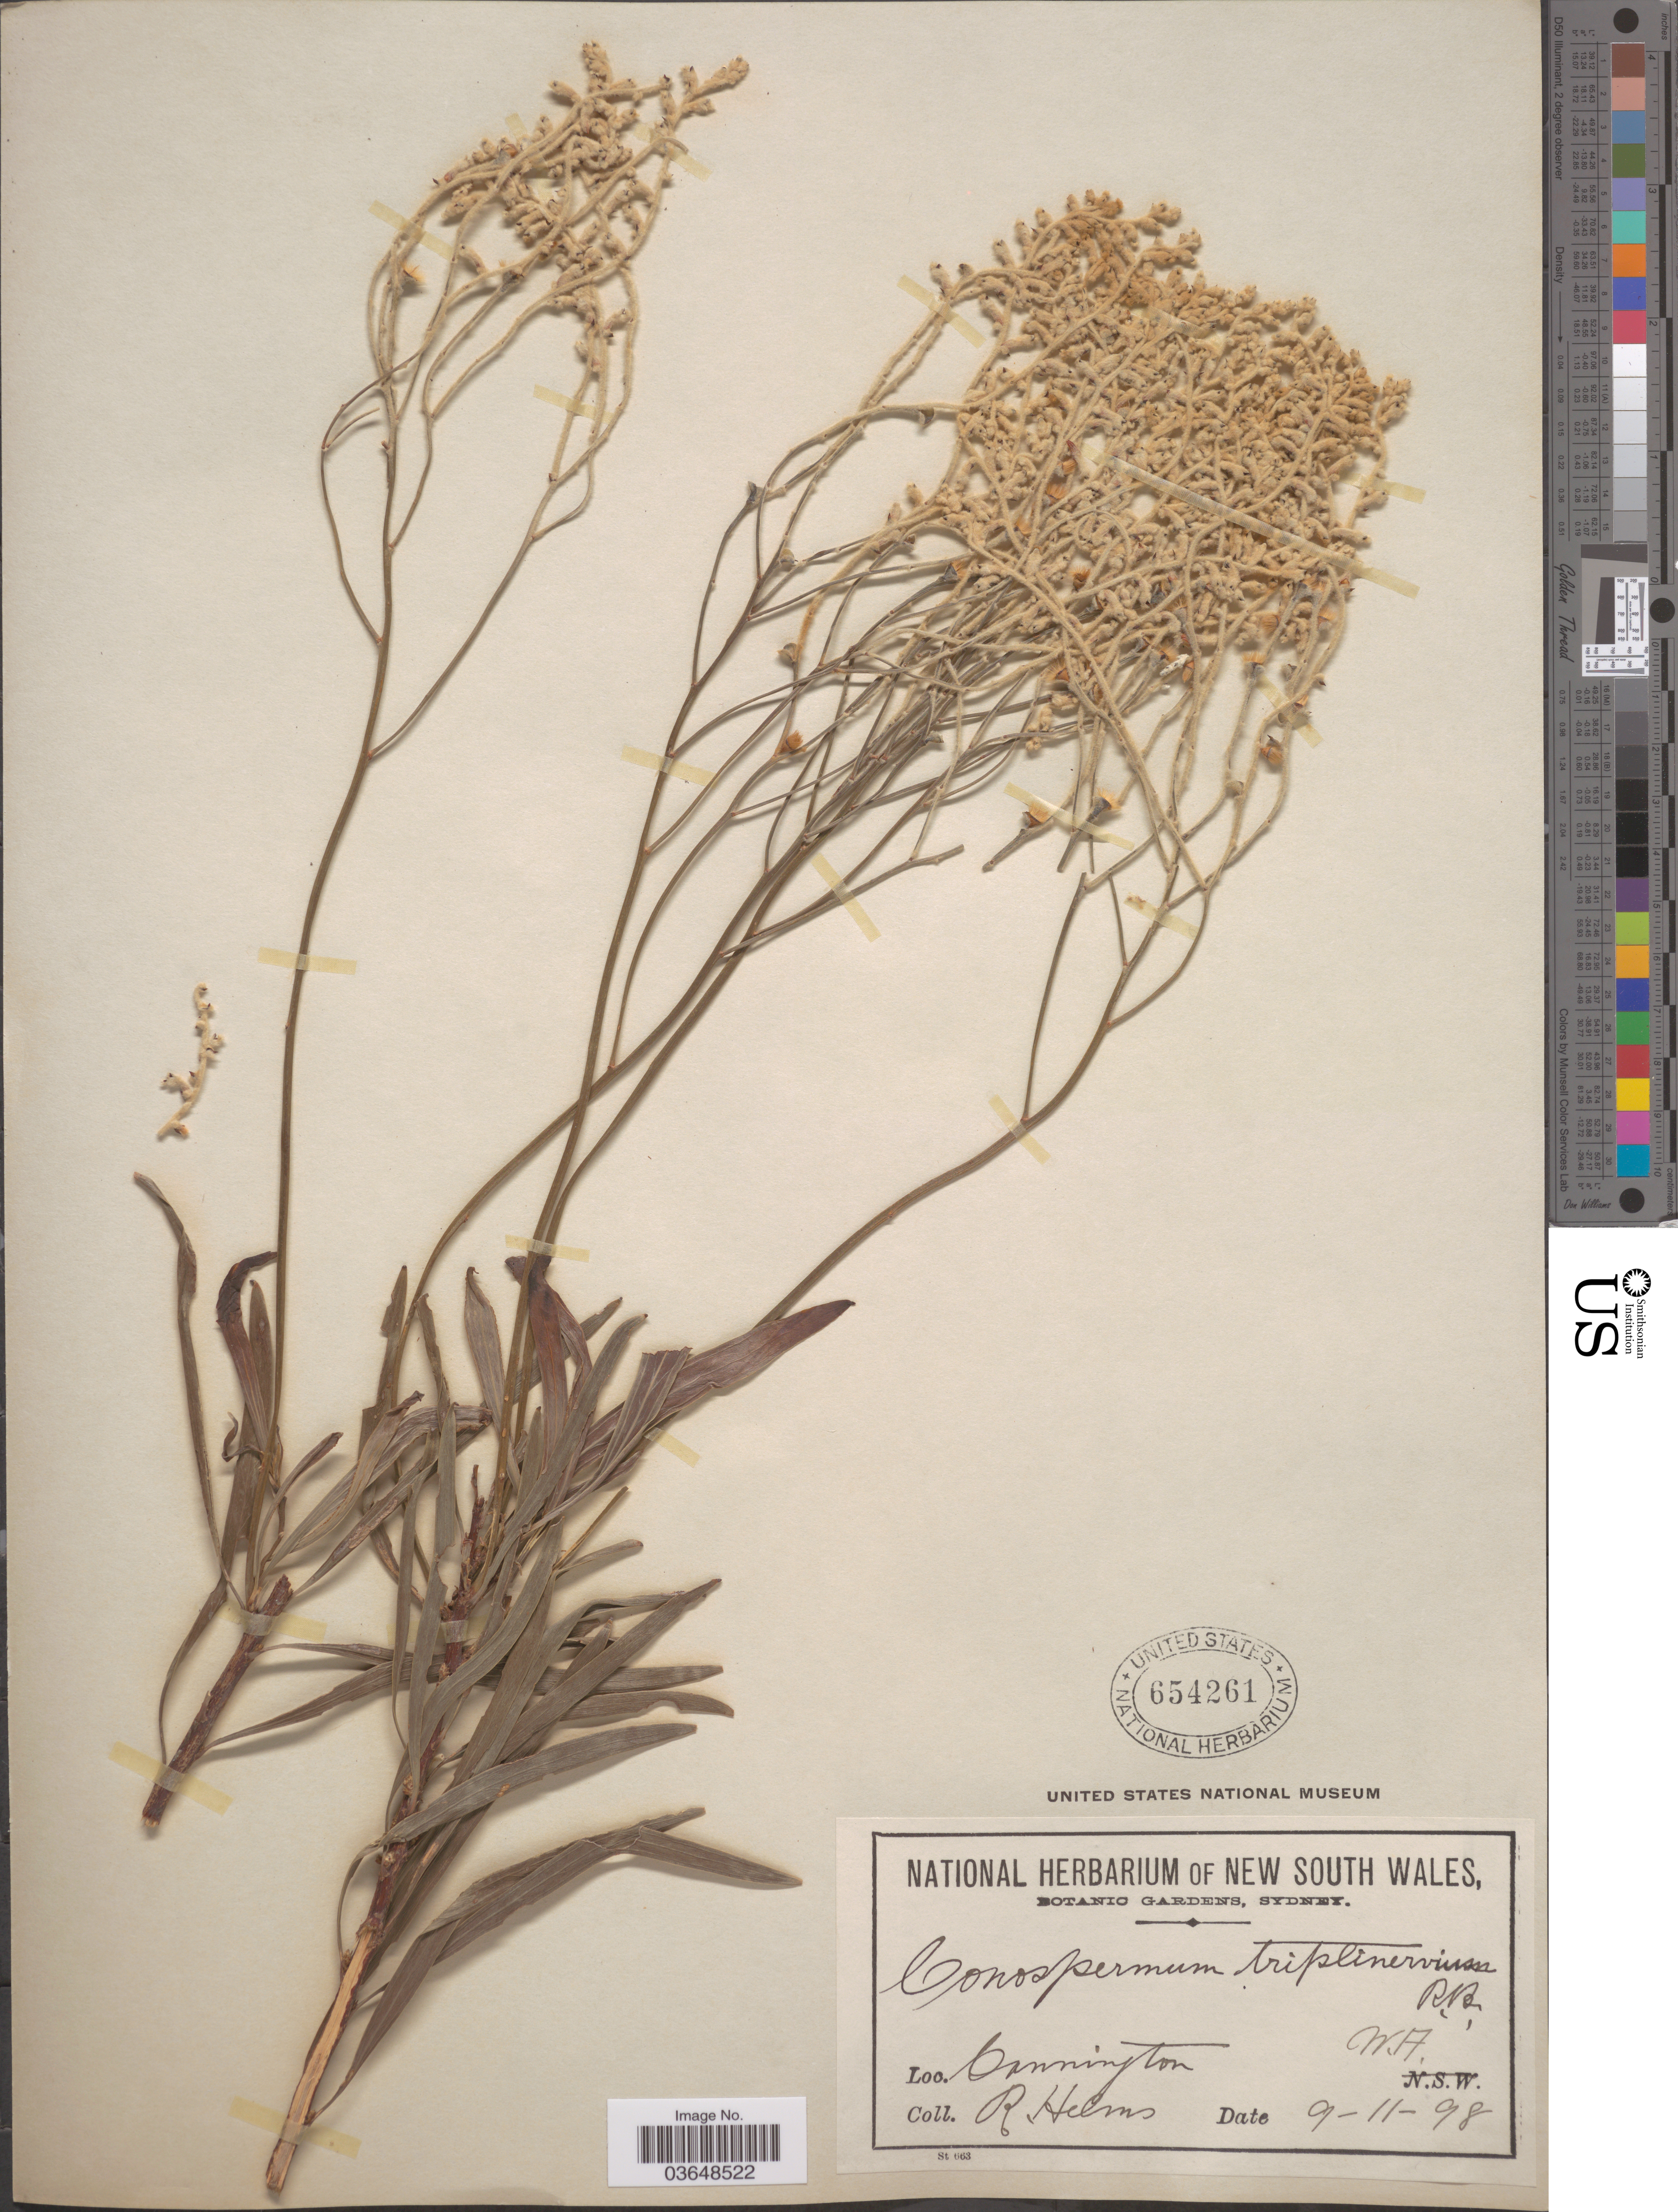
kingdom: Plantae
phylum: Tracheophyta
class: Magnoliopsida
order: Proteales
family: Proteaceae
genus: Conospermum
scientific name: Conospermum triplinervium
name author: R. Br.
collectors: R. Helms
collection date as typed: Transcribed d/m/y: 9/11/98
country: Australia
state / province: Western Australia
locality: Cannington.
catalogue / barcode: US 654261